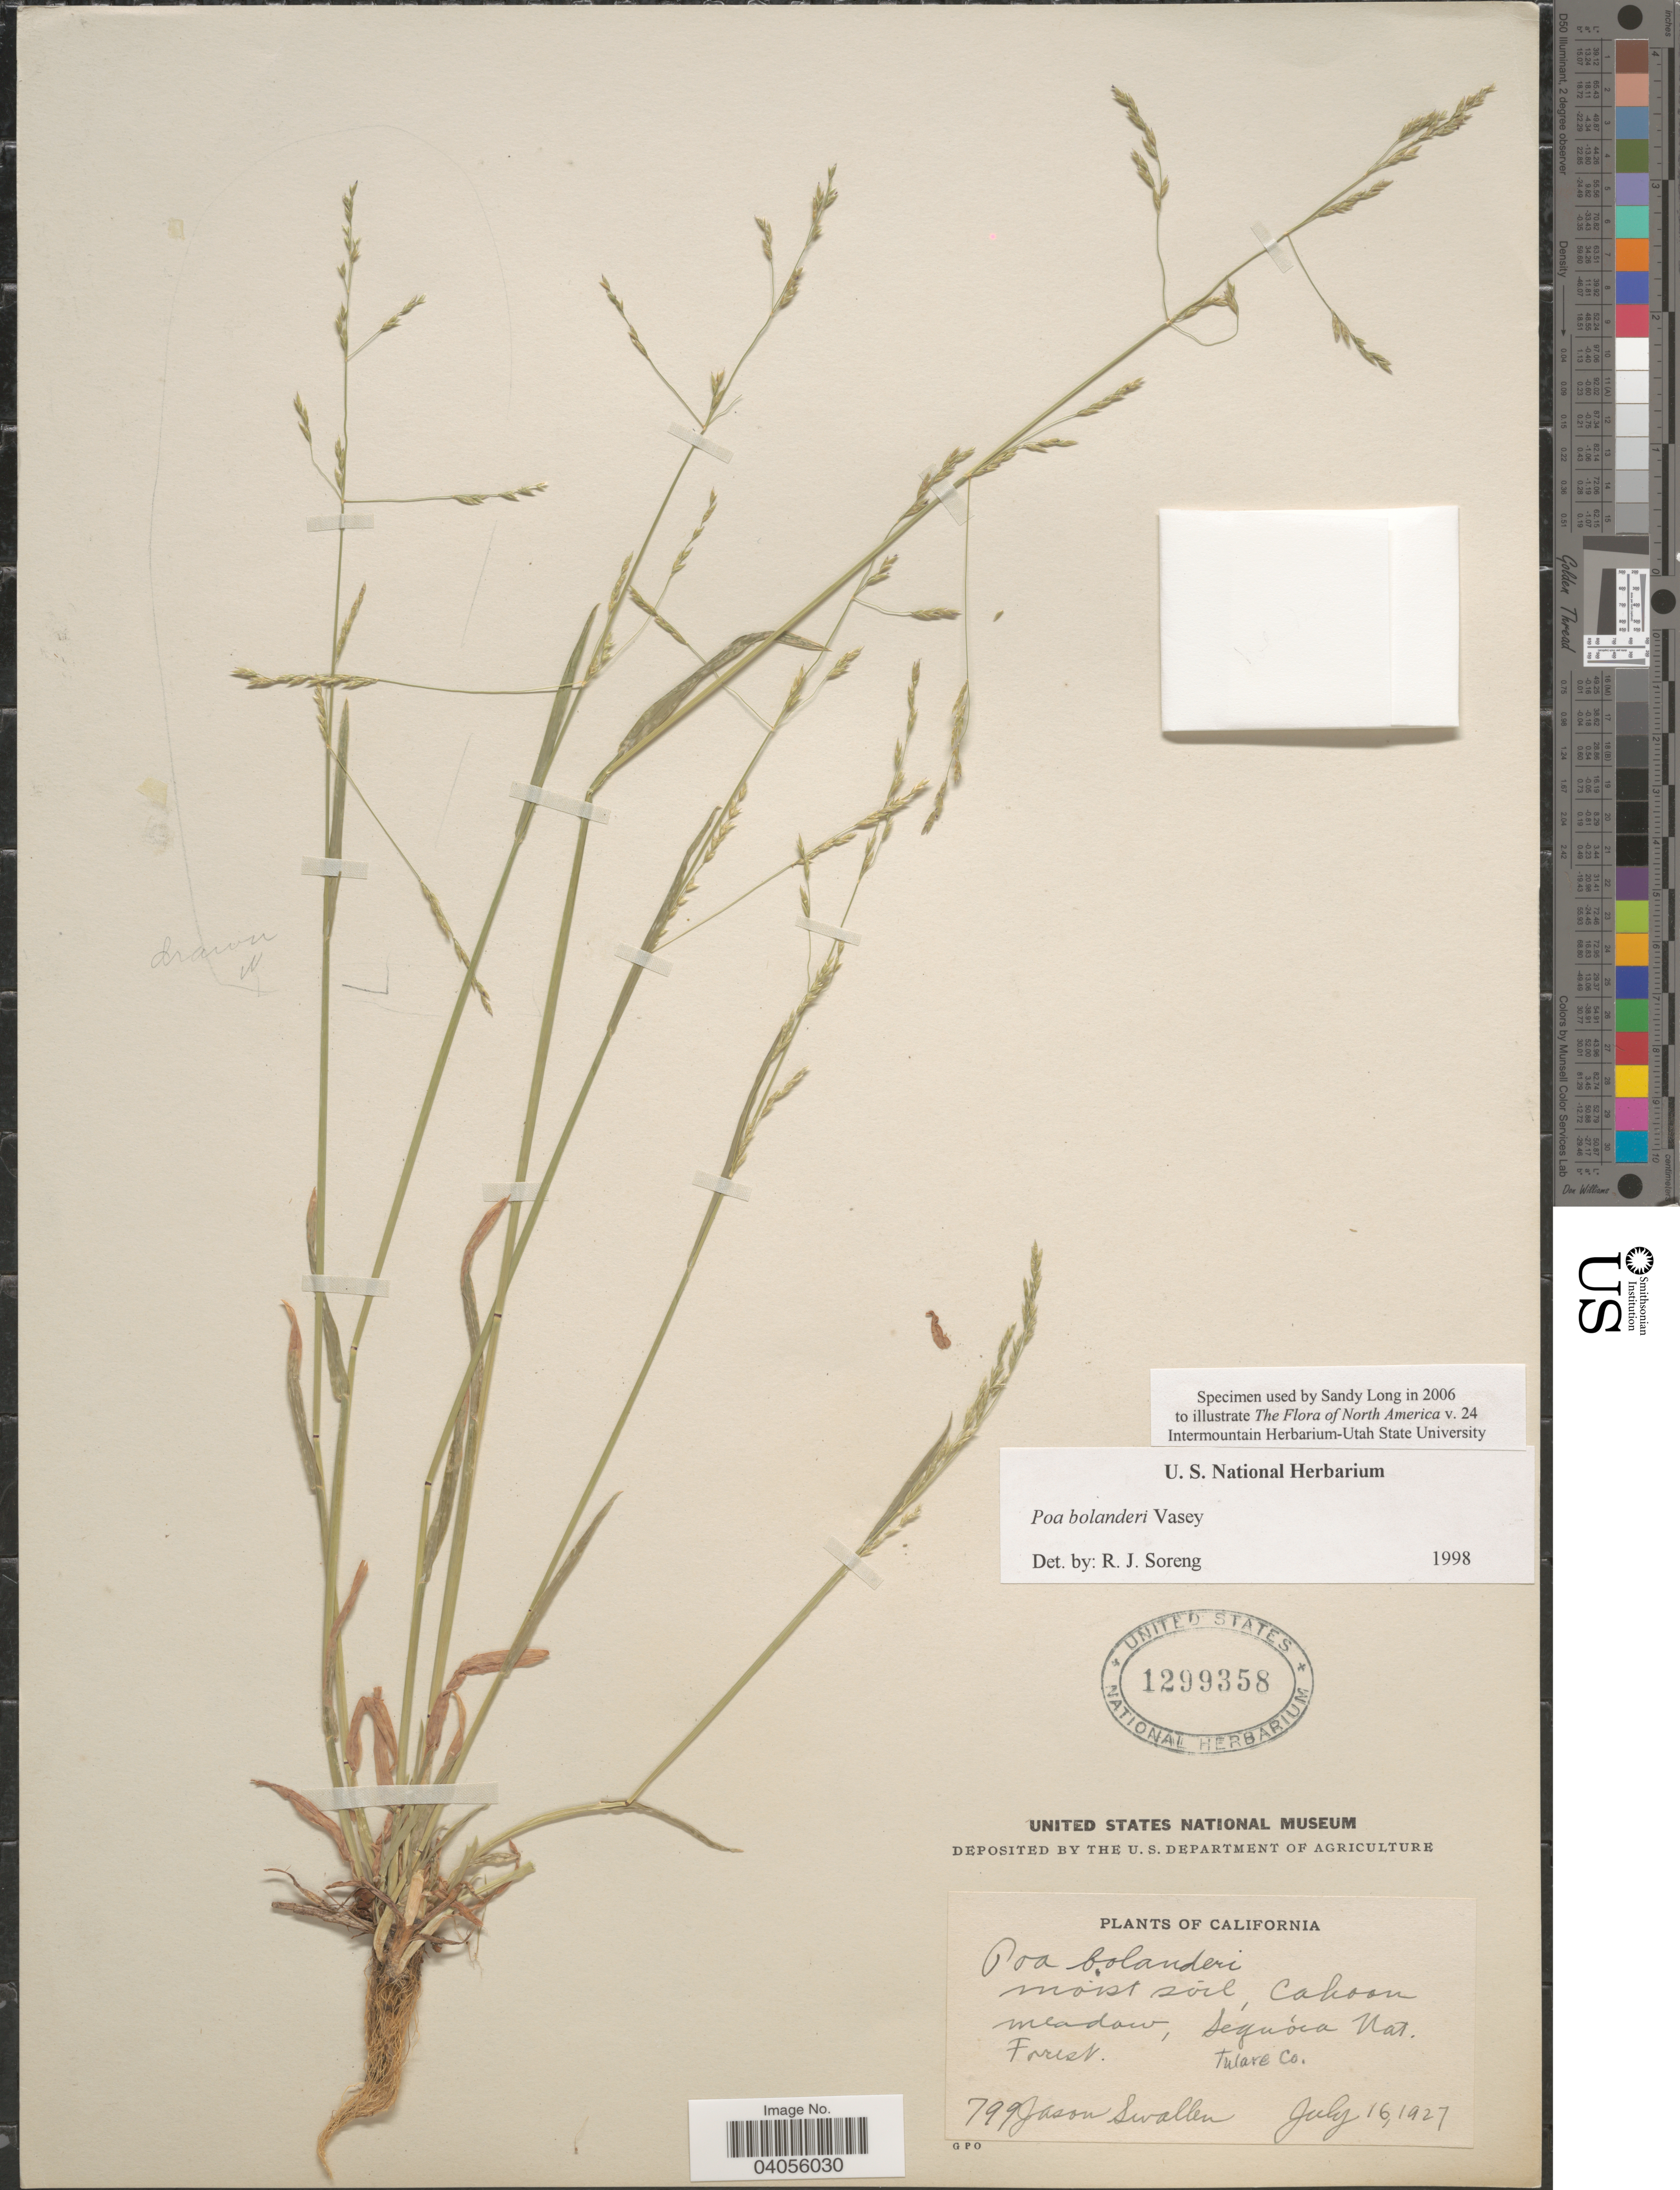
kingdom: Plantae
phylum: Tracheophyta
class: Liliopsida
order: Poales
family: Poaceae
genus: Poa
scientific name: Poa bolanderi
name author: Vasey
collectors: J. R. Swallen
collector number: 799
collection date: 1927-07-16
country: United States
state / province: California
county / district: Tulare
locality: Moist soil, Cahoon meadow, Sequoia Nat. Forest. Tulare Co.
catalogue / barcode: US 1299358